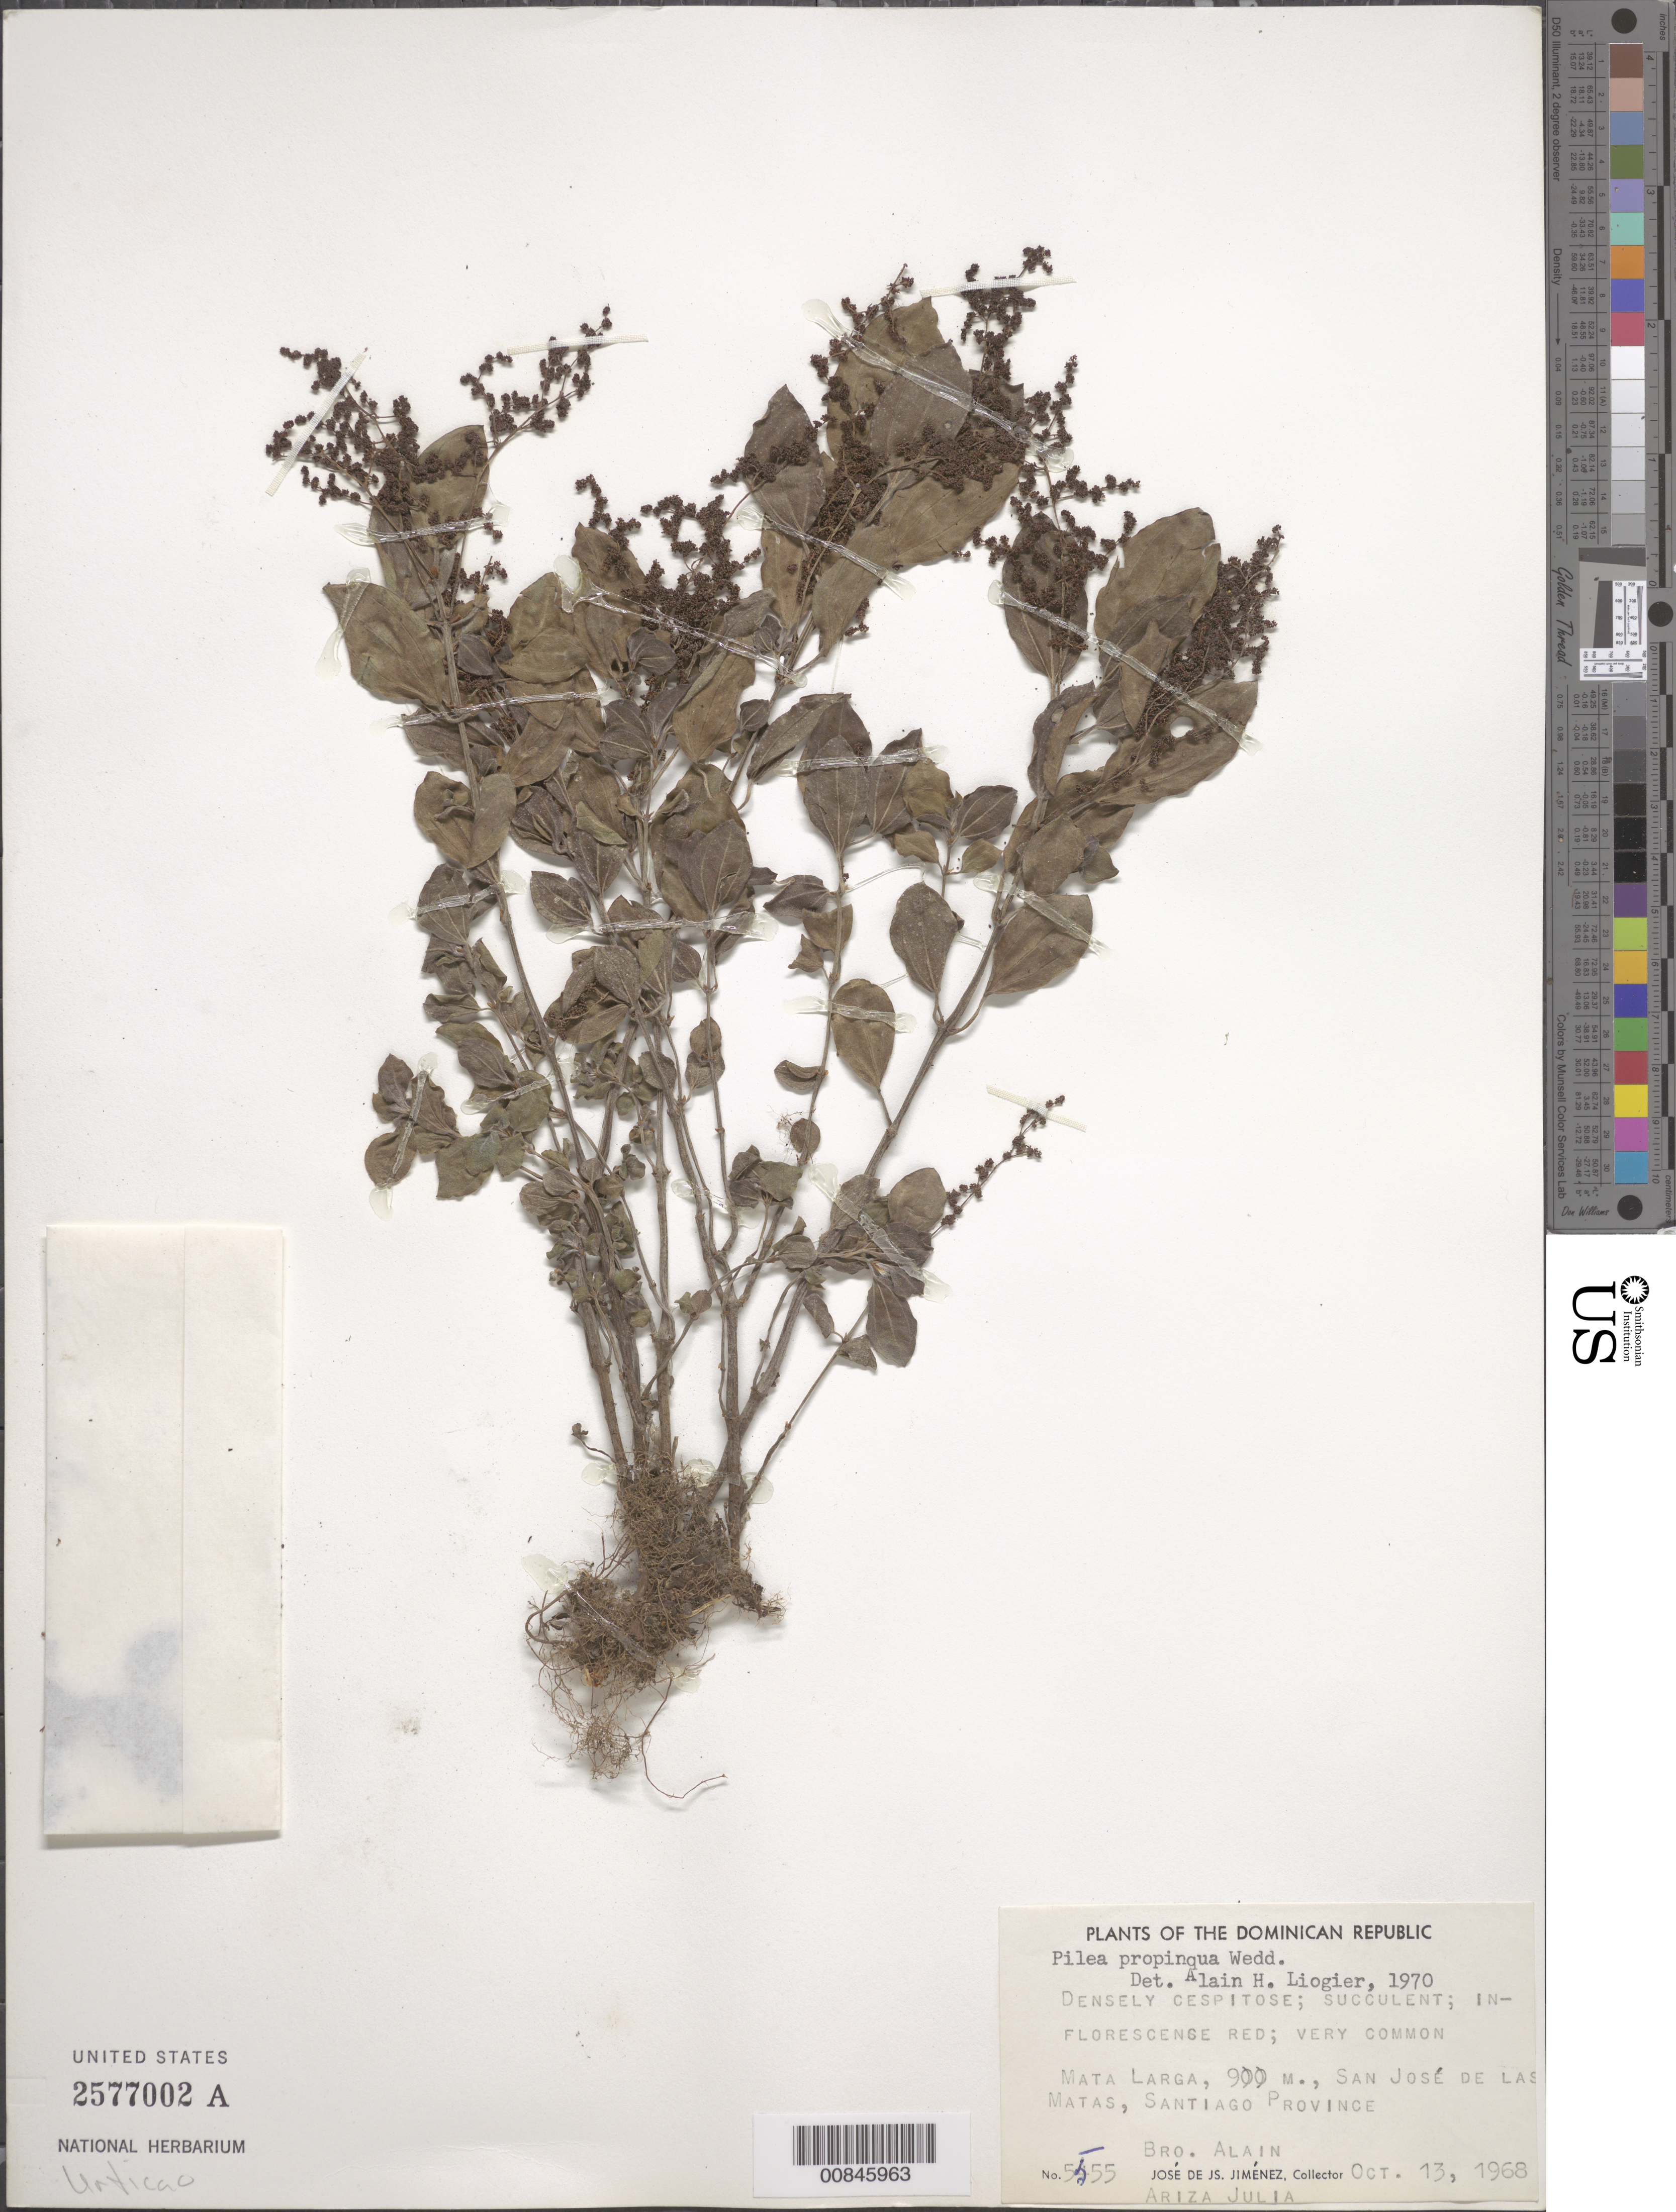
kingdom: Plantae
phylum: Tracheophyta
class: Magnoliopsida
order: Rosales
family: Urticaceae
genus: Pilea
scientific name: Pilea propinqua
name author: Wedd.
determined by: Liogier, Alain H.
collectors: J. J. Jiménez, A. H. Liogier & L. Ariza-Julia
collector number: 5555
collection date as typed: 13 Oct 1968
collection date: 1968-10-13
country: Dominican Republic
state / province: Santiago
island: Hispaniola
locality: Mata Larga, San José de las Matas.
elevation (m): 900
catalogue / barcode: US 2577002A